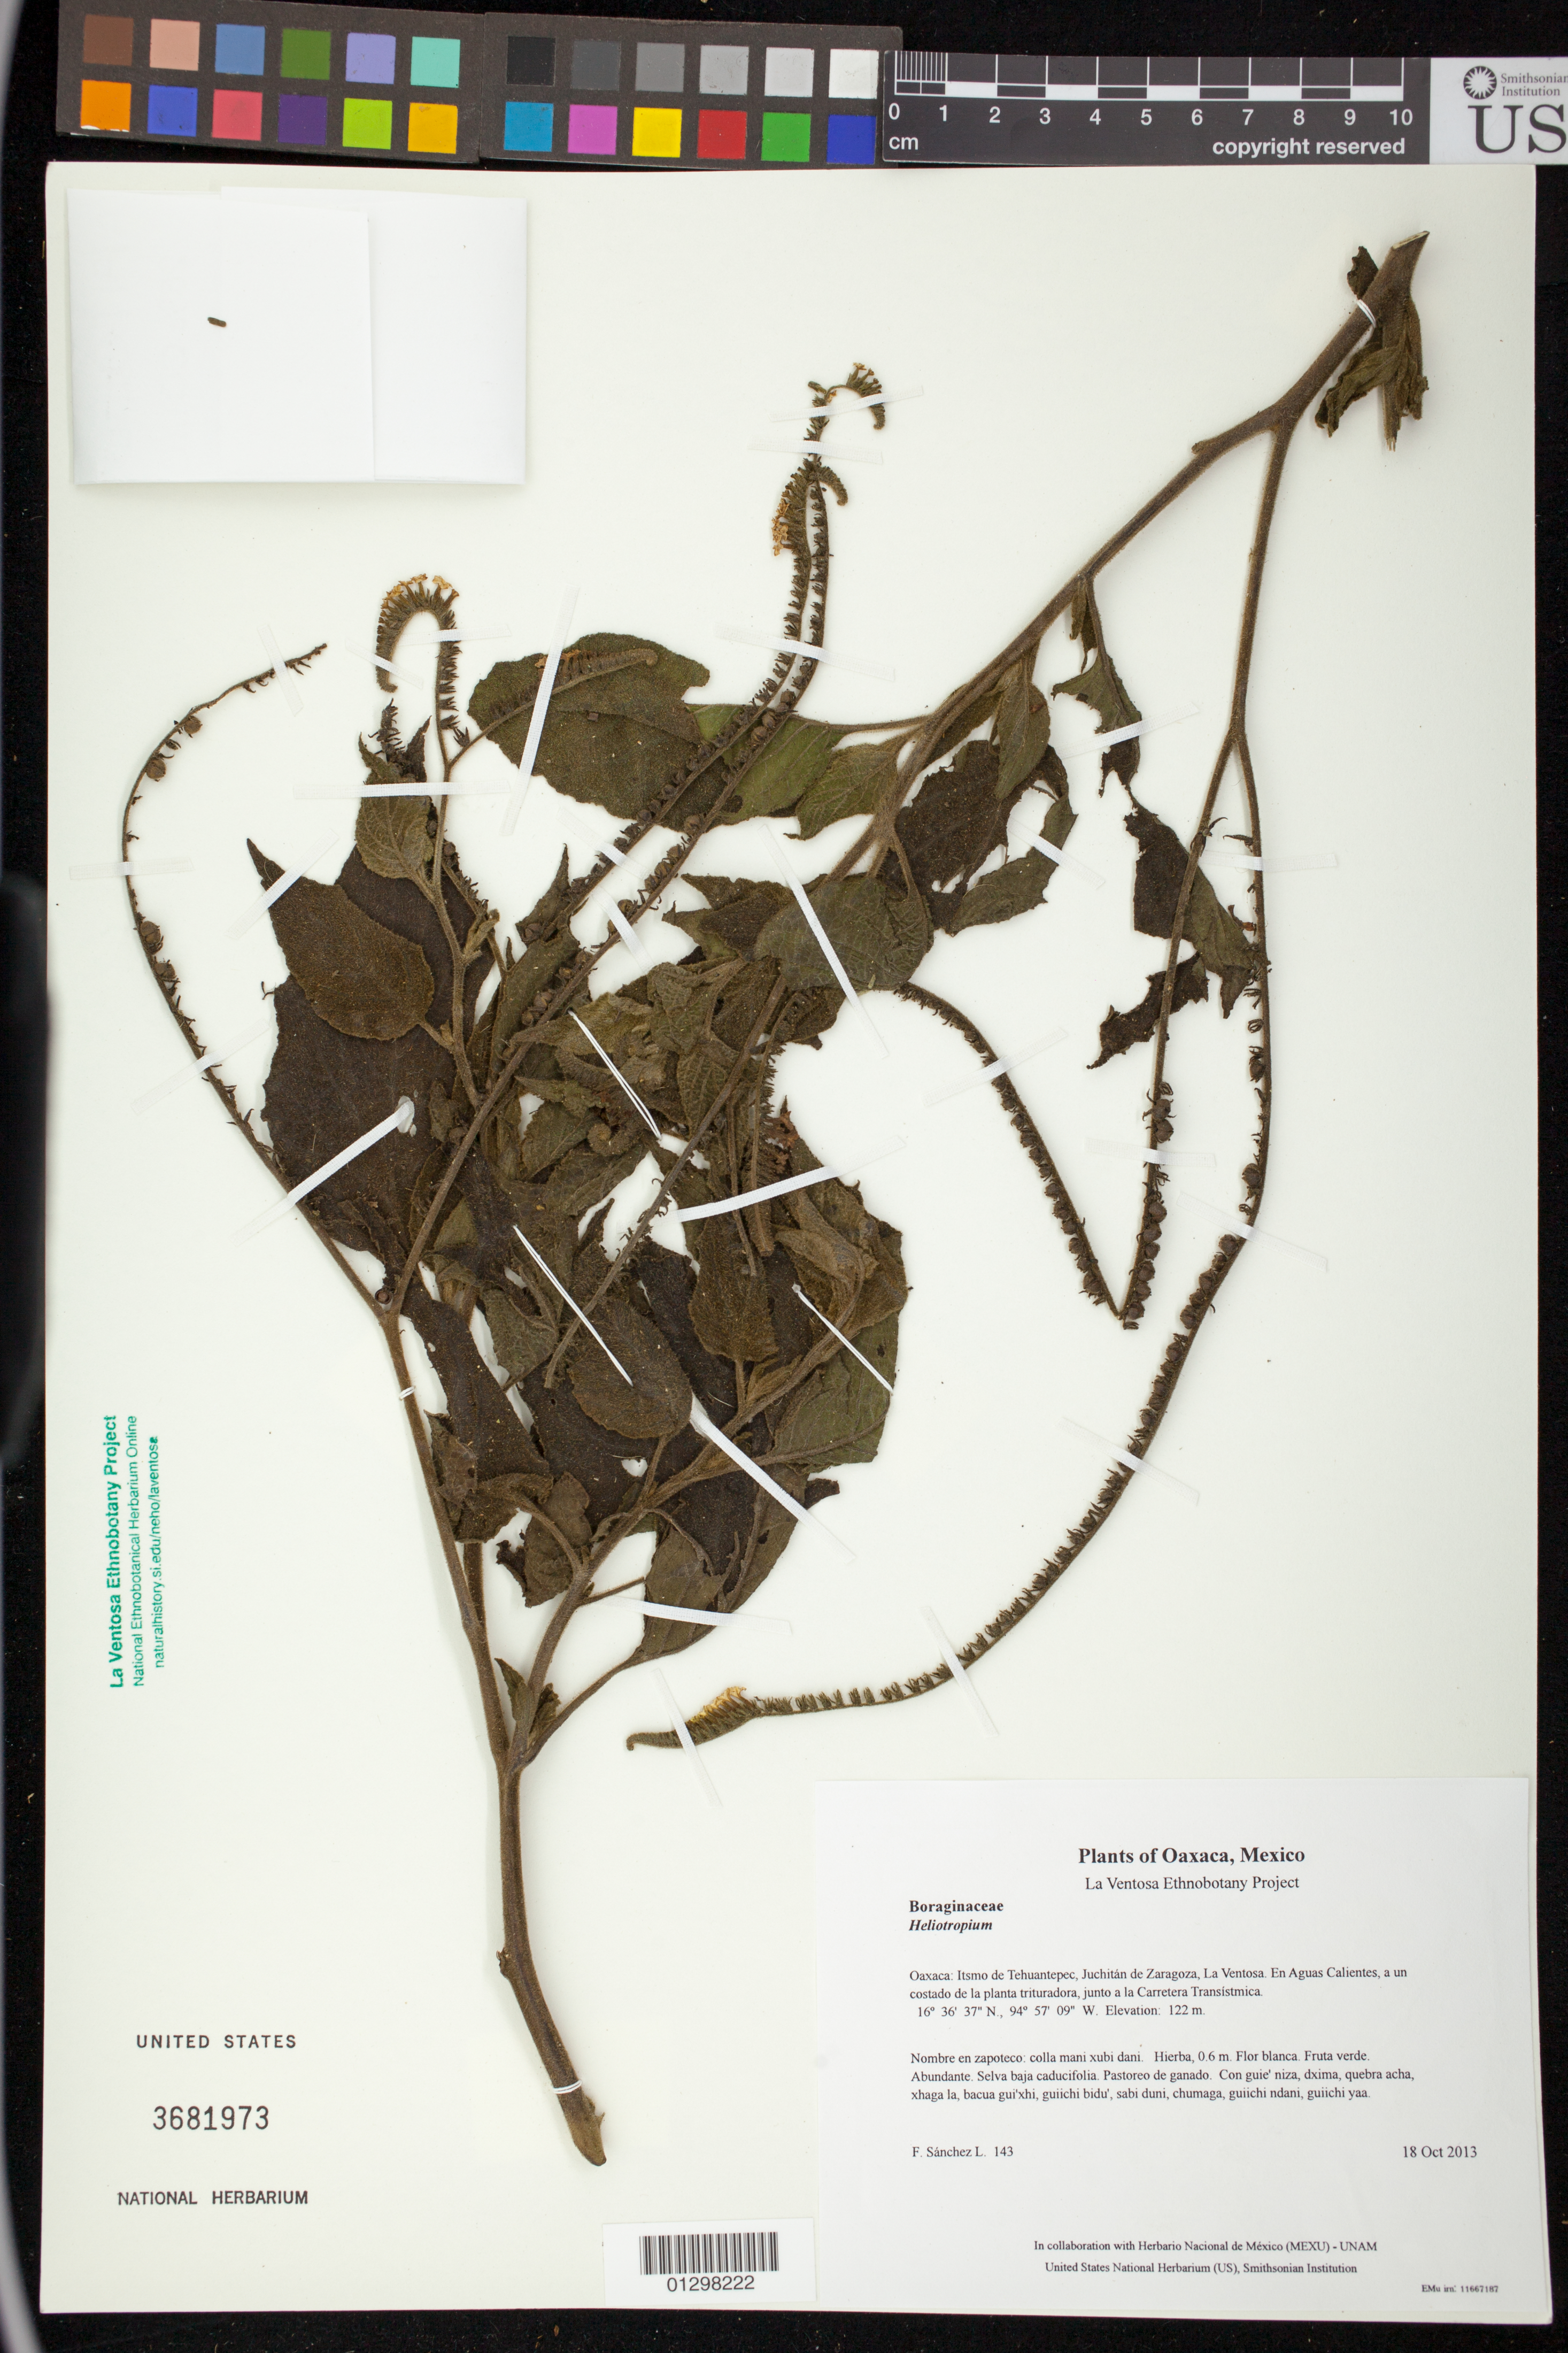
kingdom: Plantae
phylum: Tracheophyta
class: Magnoliopsida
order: Boraginales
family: Heliotropiaceae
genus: Heliotropium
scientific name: Heliotropium macrostachyum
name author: (DC.) Hemsl.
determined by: Velasco G., Kenia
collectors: F. Sánchez L.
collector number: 143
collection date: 2013-10-18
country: Mexico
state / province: Oaxaca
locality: Itsmo de Tehuantepec, Juchitán de Zaragoza, La Ventosa. En Aguas Calientes, a un costado de la planta trituradora, junto a la Carretera Transístmica.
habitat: Selva baja caducifolia. Pastoreo de ganado.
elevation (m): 122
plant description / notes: MEXU, US; Ghixi bandaga. 0.6 m. Guie' naquichi'. Cuaananaxhi naga'. Stale.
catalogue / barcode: US 3681973